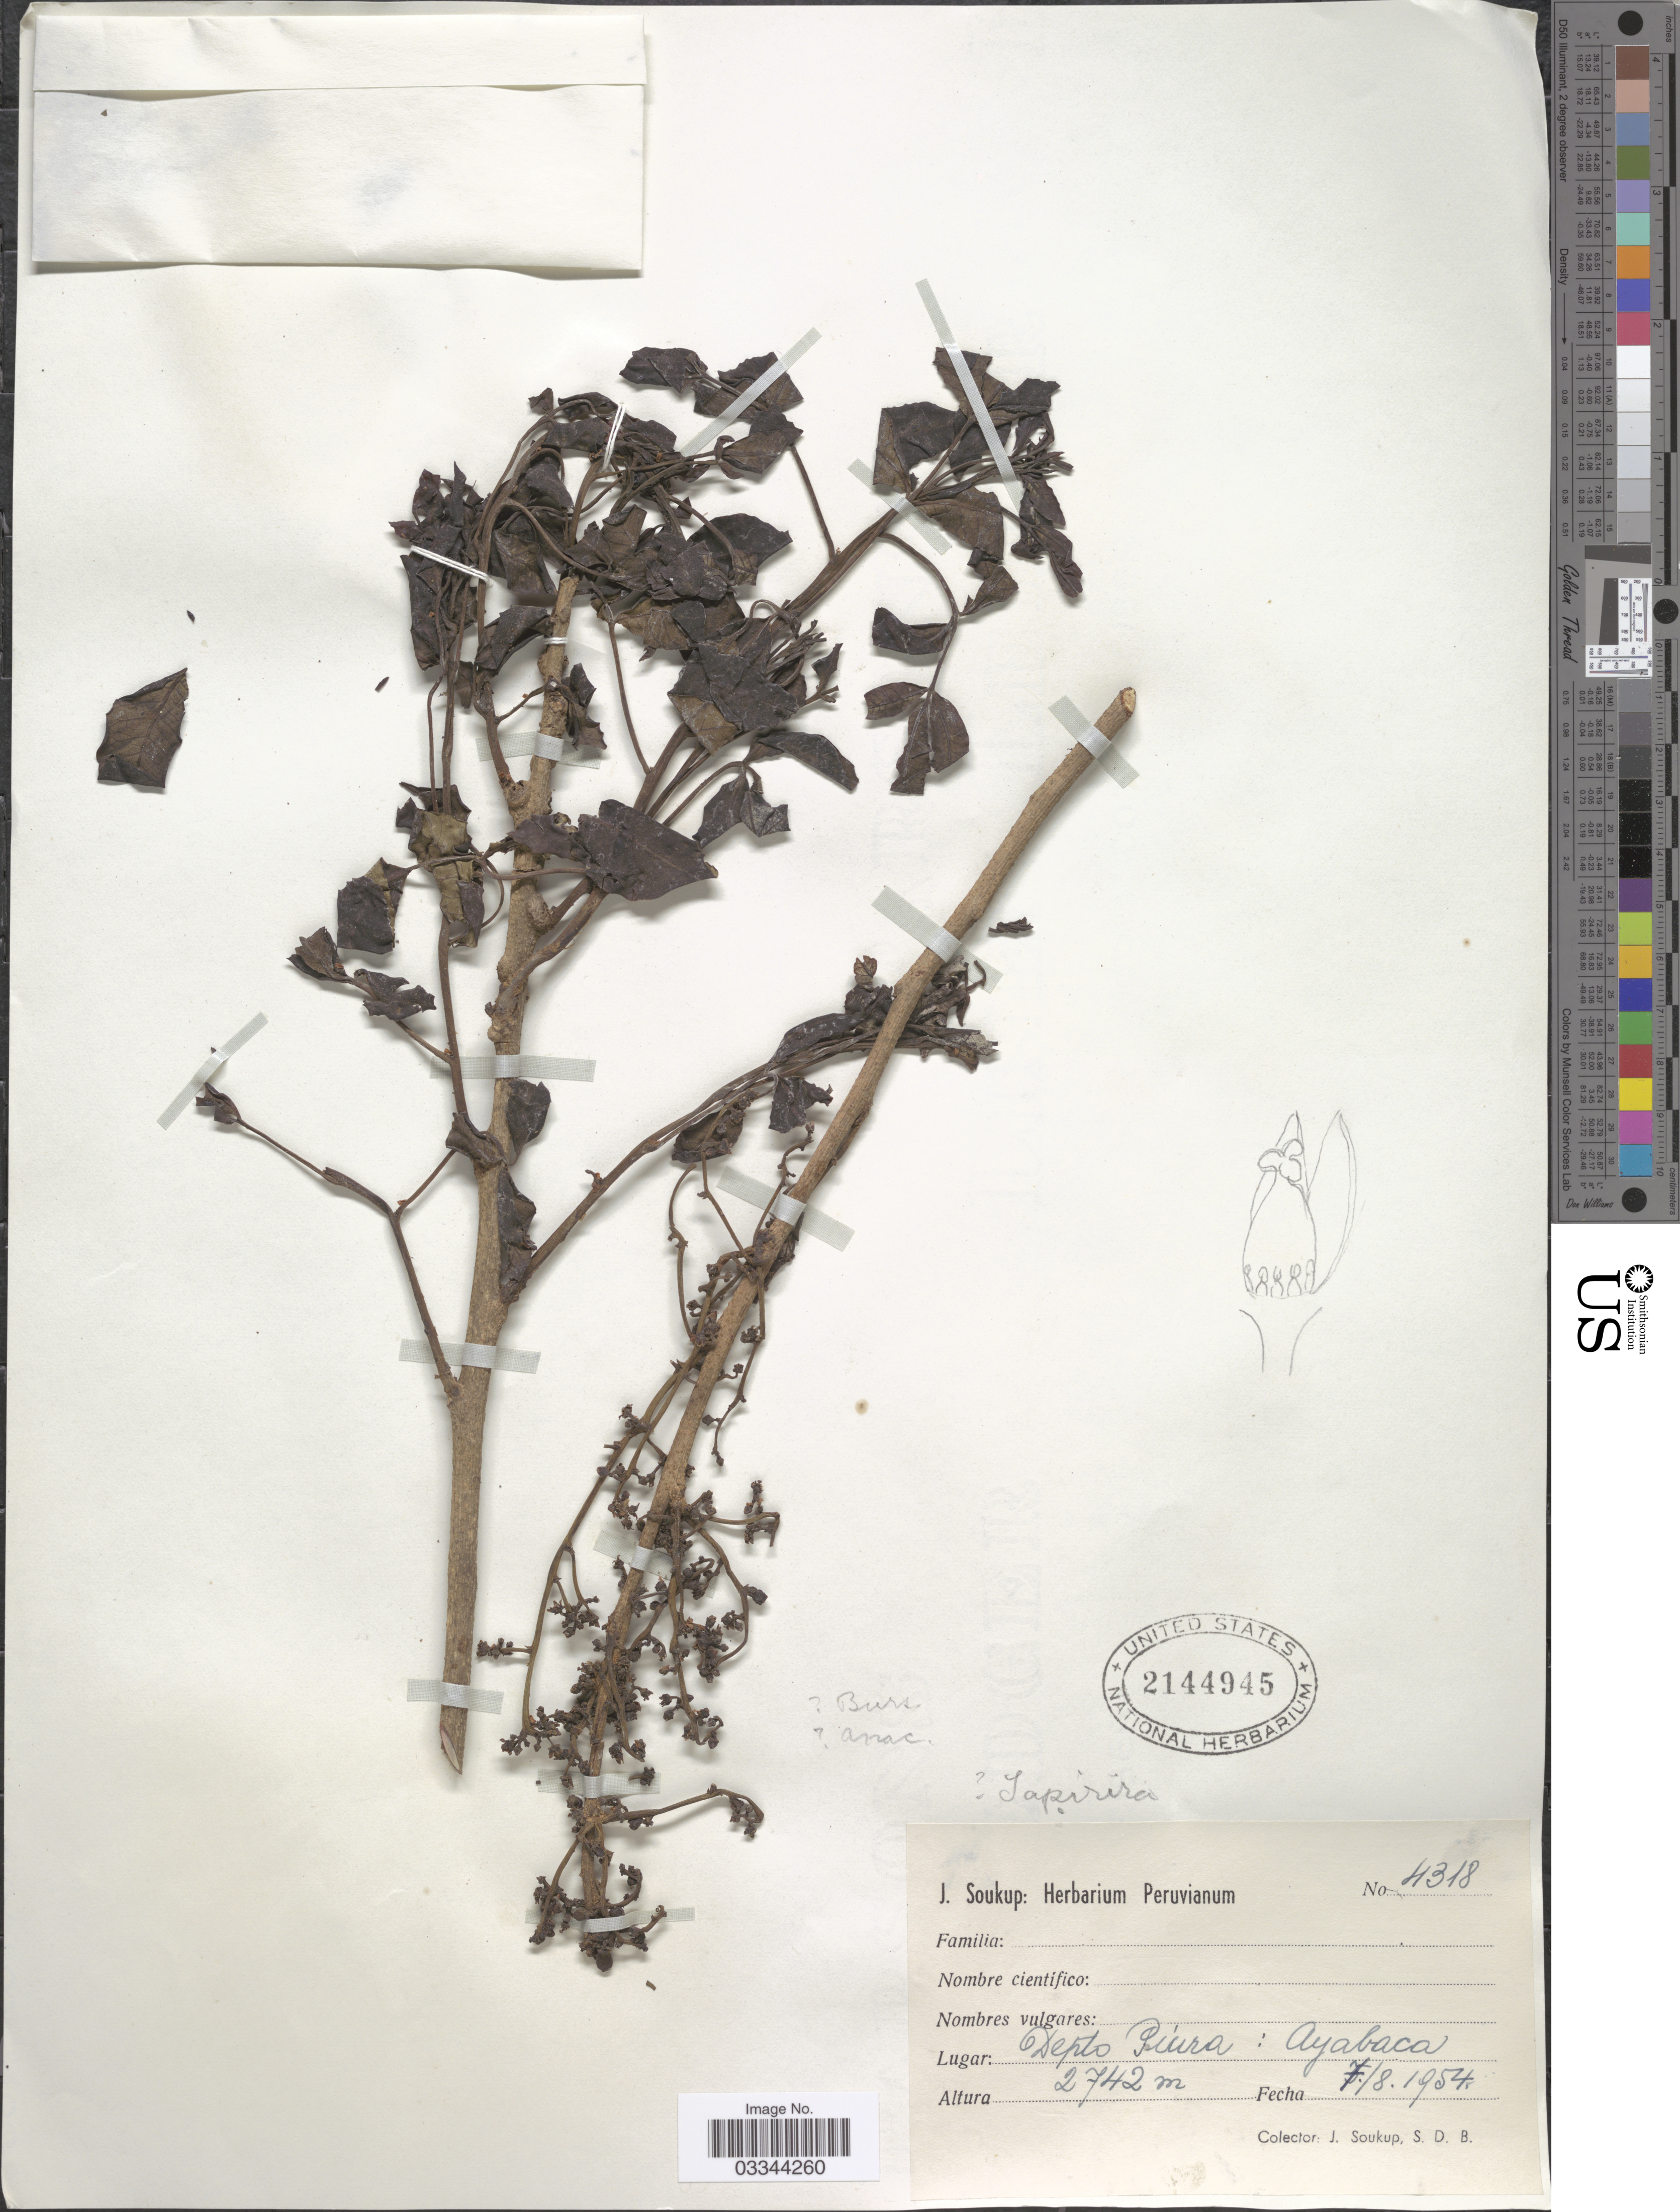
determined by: Mitchell, J. D.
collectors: J. Soukup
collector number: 4318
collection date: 1954-08-07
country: Peru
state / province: Piura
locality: Depto Piura: Ayabaca.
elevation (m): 2742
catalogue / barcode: US 2144945